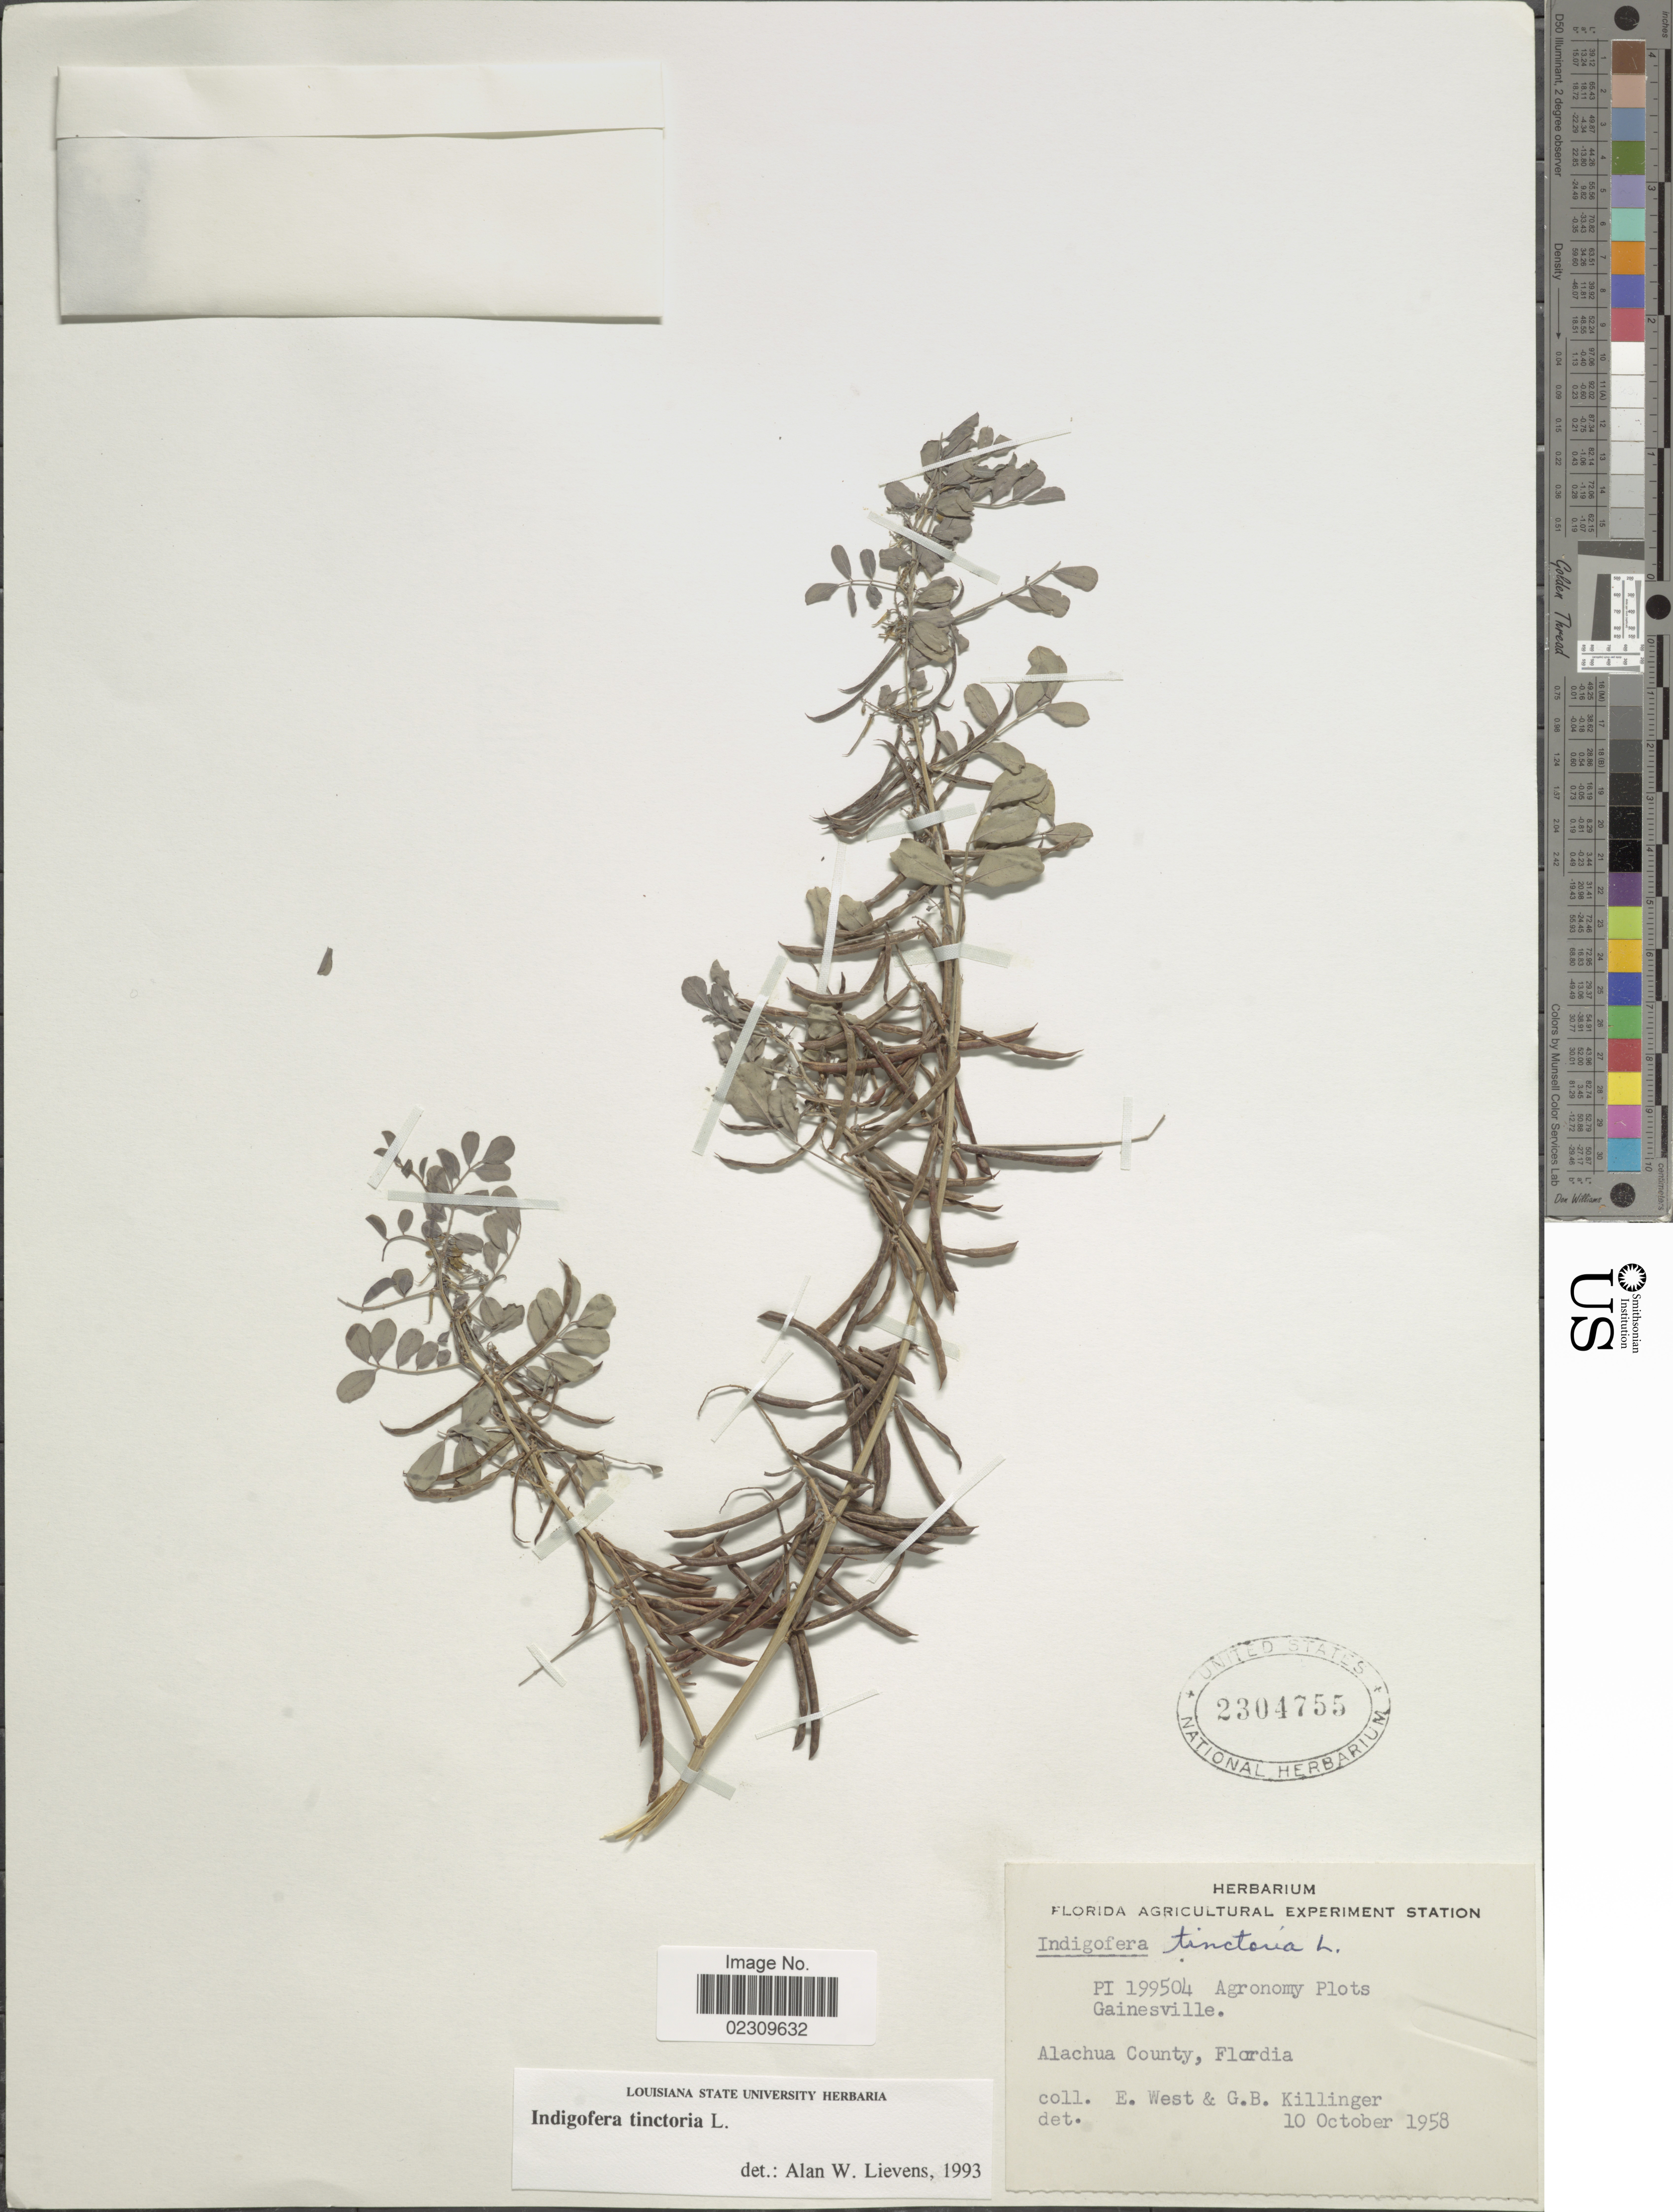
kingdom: Plantae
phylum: Tracheophyta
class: Magnoliopsida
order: Fabales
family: Fabaceae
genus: Indigofera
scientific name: Indigofera tinctoria sensu Naves non L.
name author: Naves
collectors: E. West & G. Killinger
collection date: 1958-10-10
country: United States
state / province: Florida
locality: PI 199504, Agronomy Plots Gainesville. Alachua County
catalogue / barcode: US 2304755